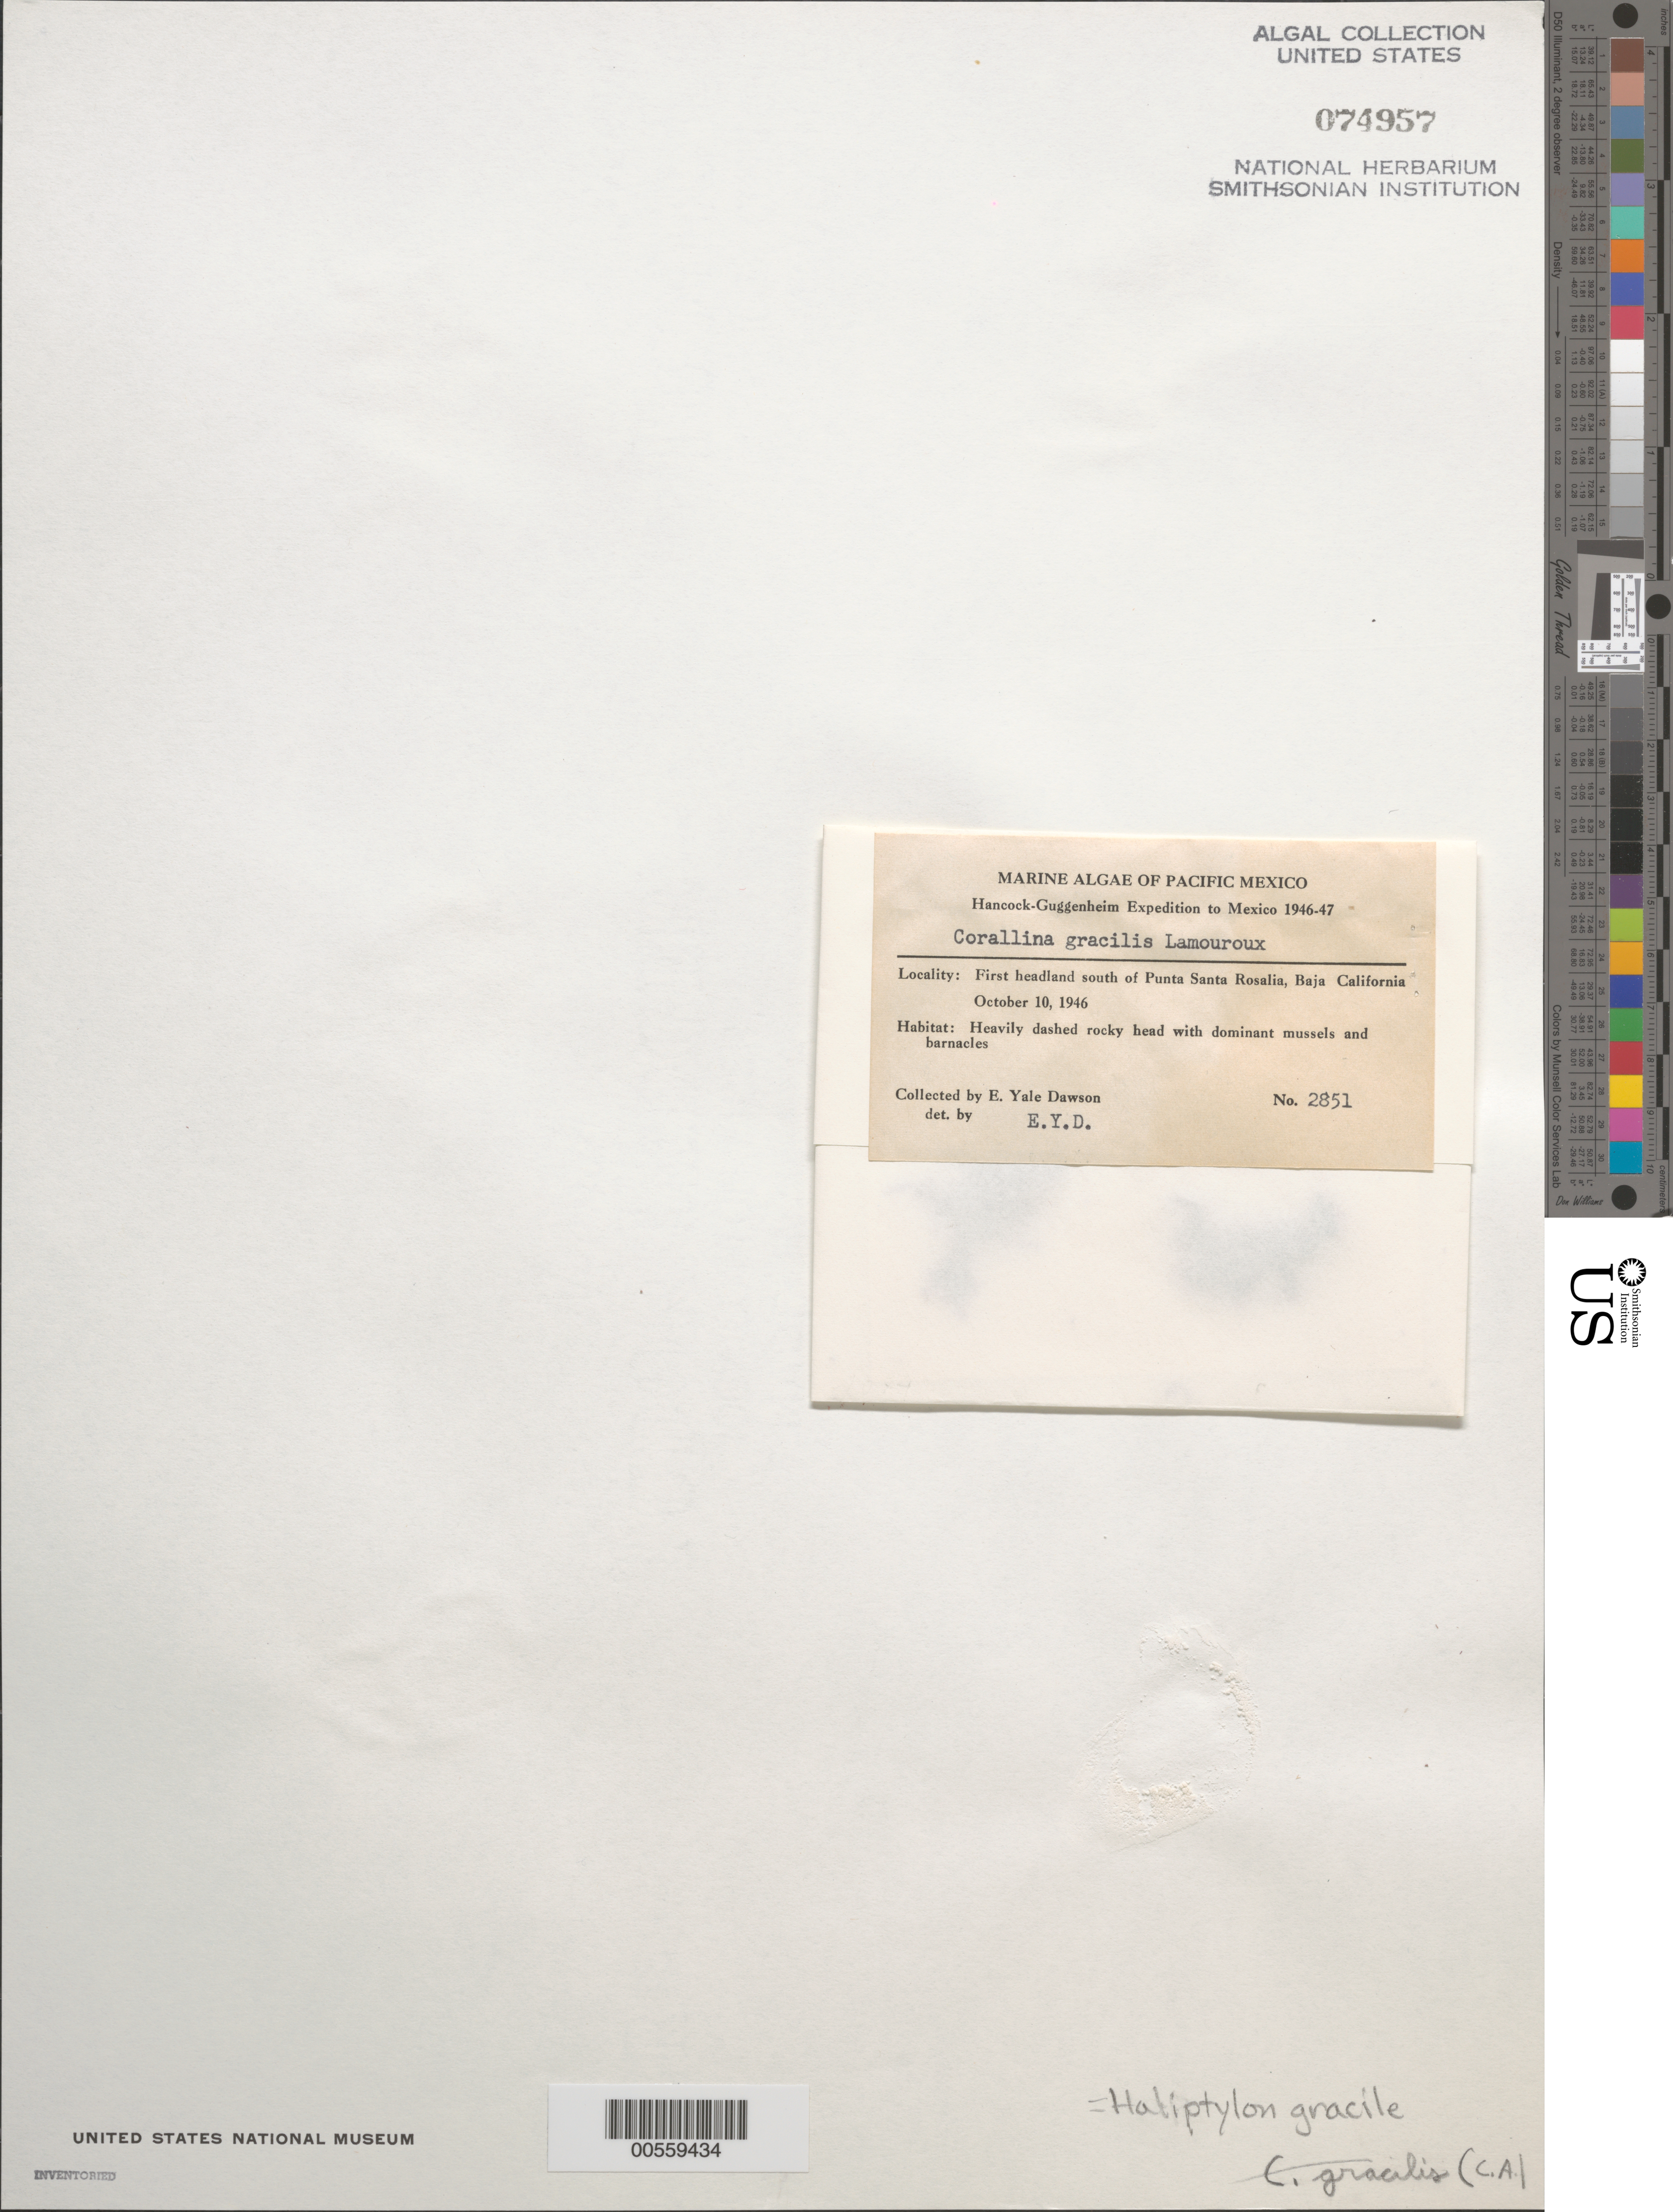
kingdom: Plantae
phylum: Rhodophyta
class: Florideophyceae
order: Corallinales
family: Corallinaceae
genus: Jania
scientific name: Jania rosea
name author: (Lam.) Decne.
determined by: Algae name updating Project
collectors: E. Y. Dawson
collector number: EYD 2851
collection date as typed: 10 Oct 1946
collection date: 1946-10-10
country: Mexico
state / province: Baja California Sur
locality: First headland, south of Punta Santa Rosalia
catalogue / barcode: US 74957